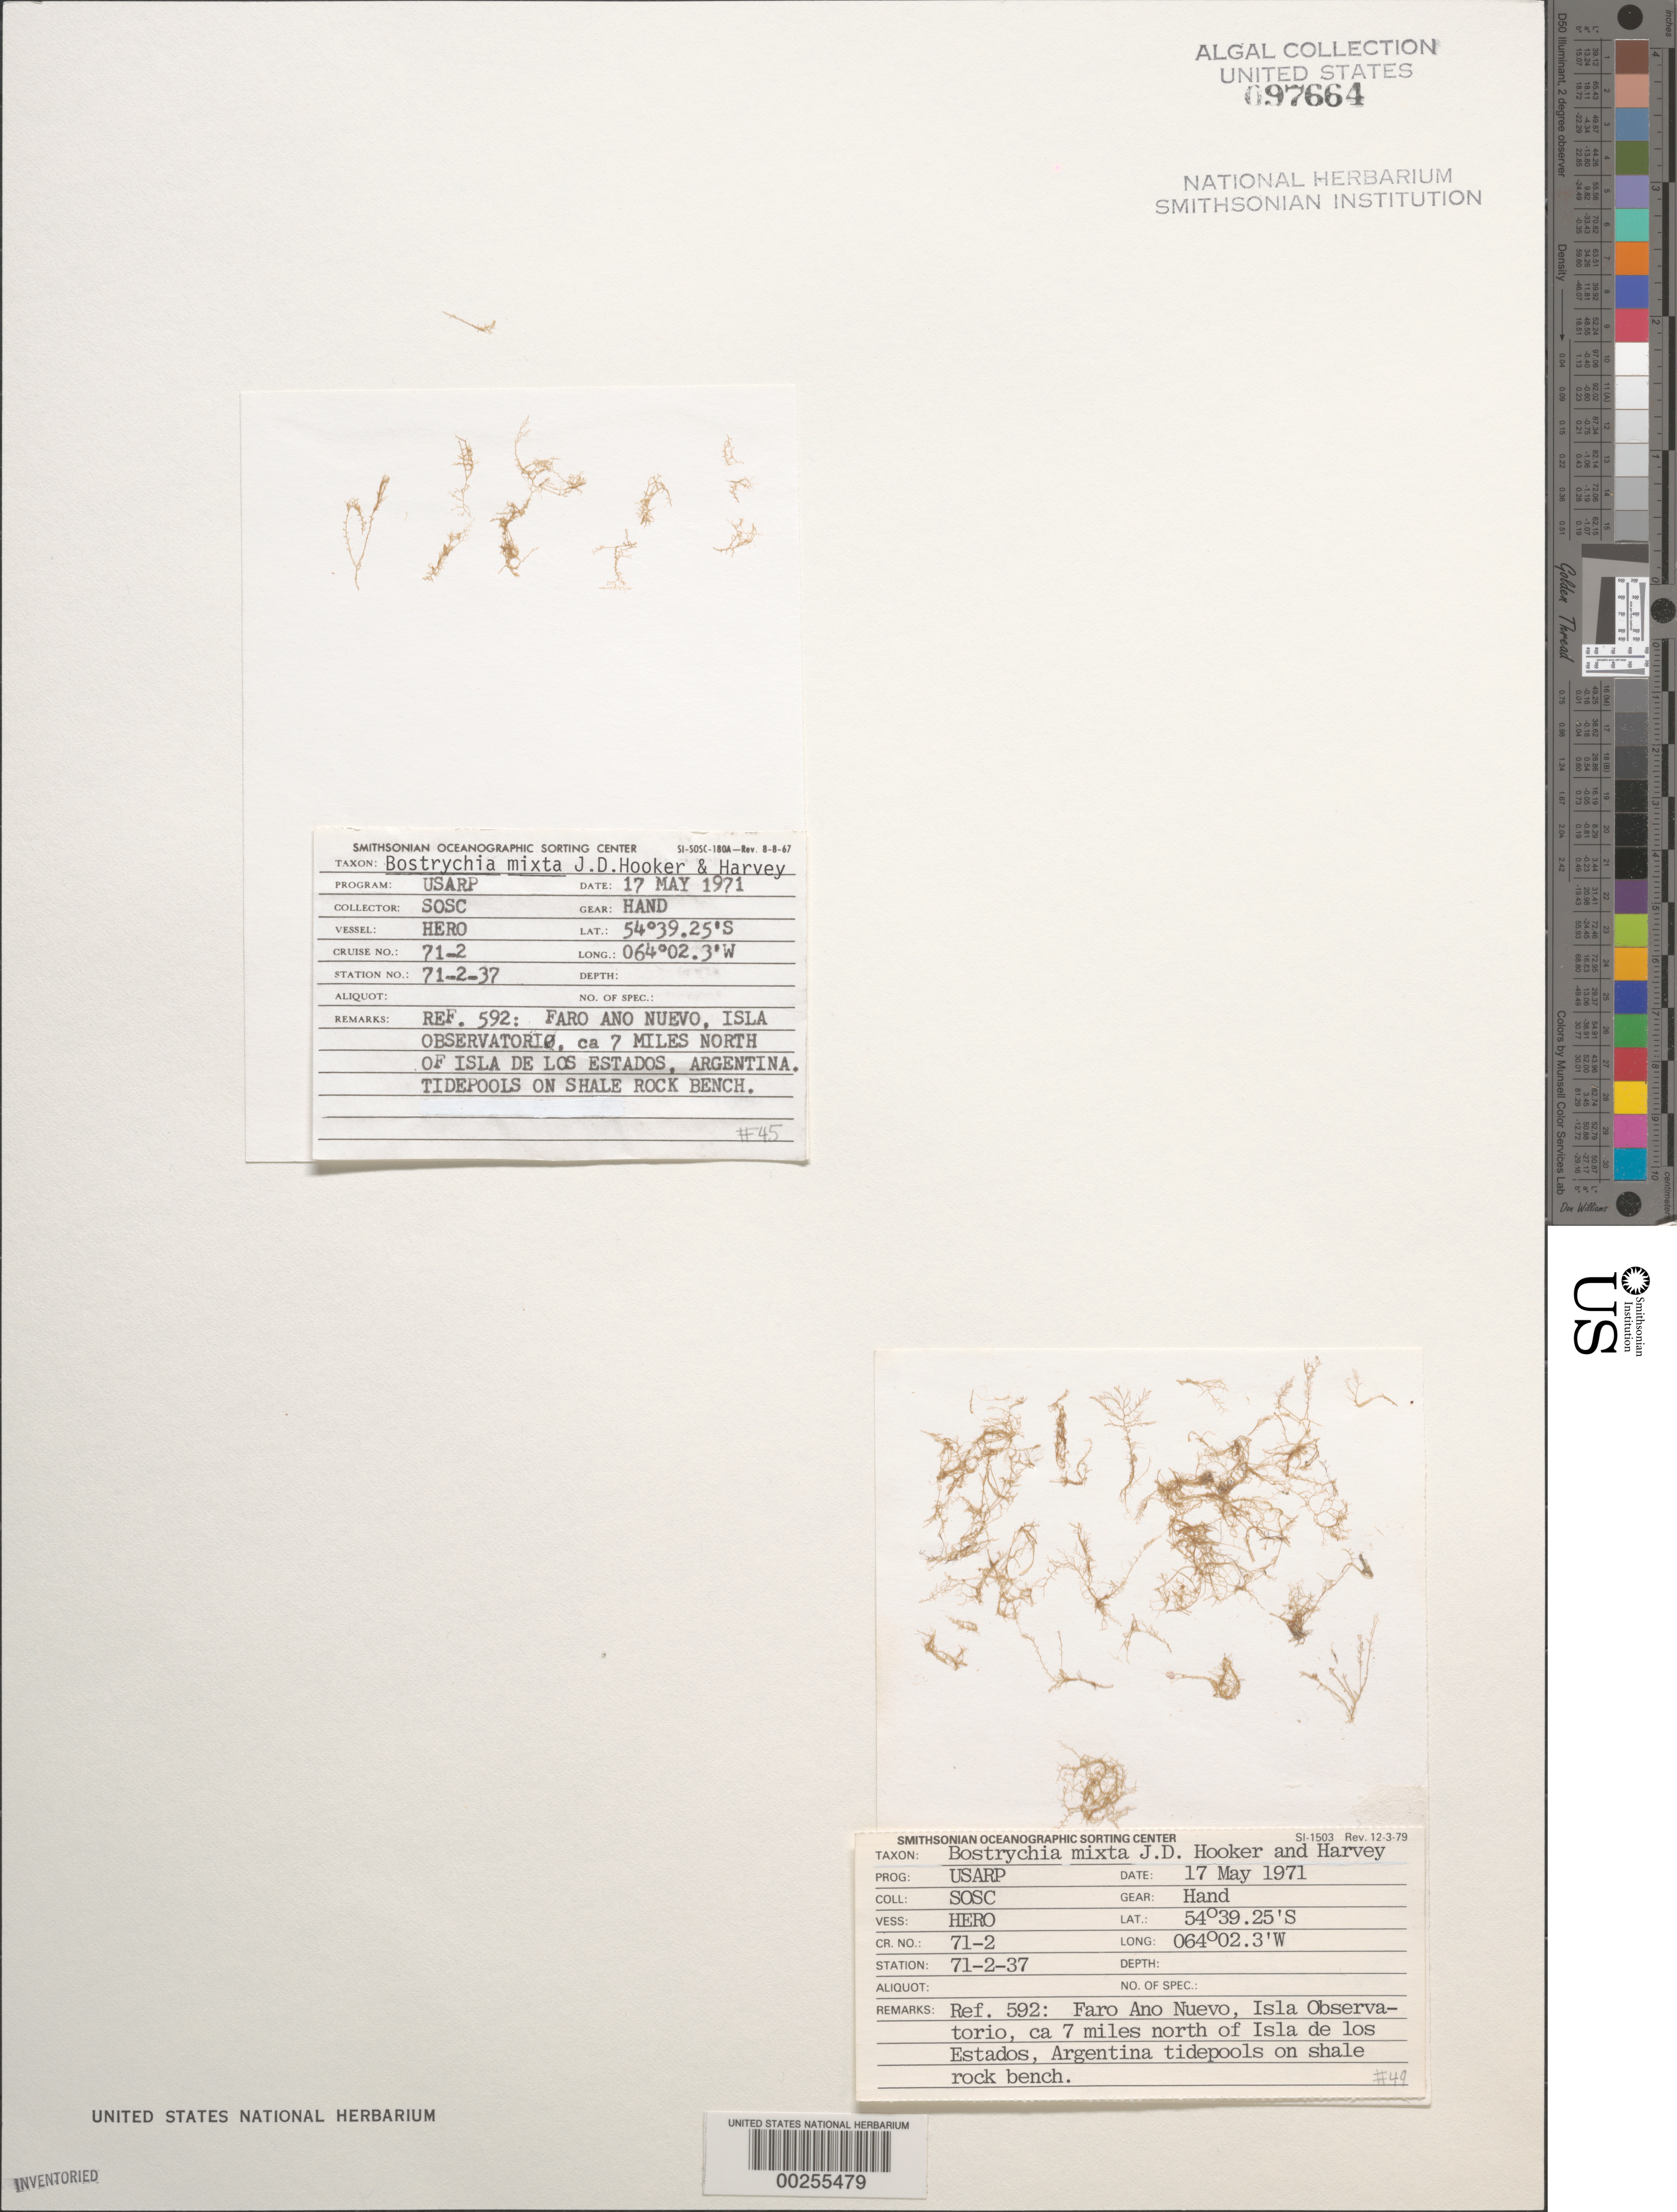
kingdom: Plantae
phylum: Rhodophyta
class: Florideophyceae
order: Ceramiales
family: Rhodomelaceae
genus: Bostrychia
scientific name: Bostrychia intricata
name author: (Bory) Mont.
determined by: Algae name updating Project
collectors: SOSC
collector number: Station 71-2-37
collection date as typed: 17 May 1971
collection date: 1971-05-17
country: Argentina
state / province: Tierra del Fuego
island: Isla Observatorio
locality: Faro Ano Nuevo, ca. 7 miles north of Isla de los Estados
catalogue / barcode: US 97664